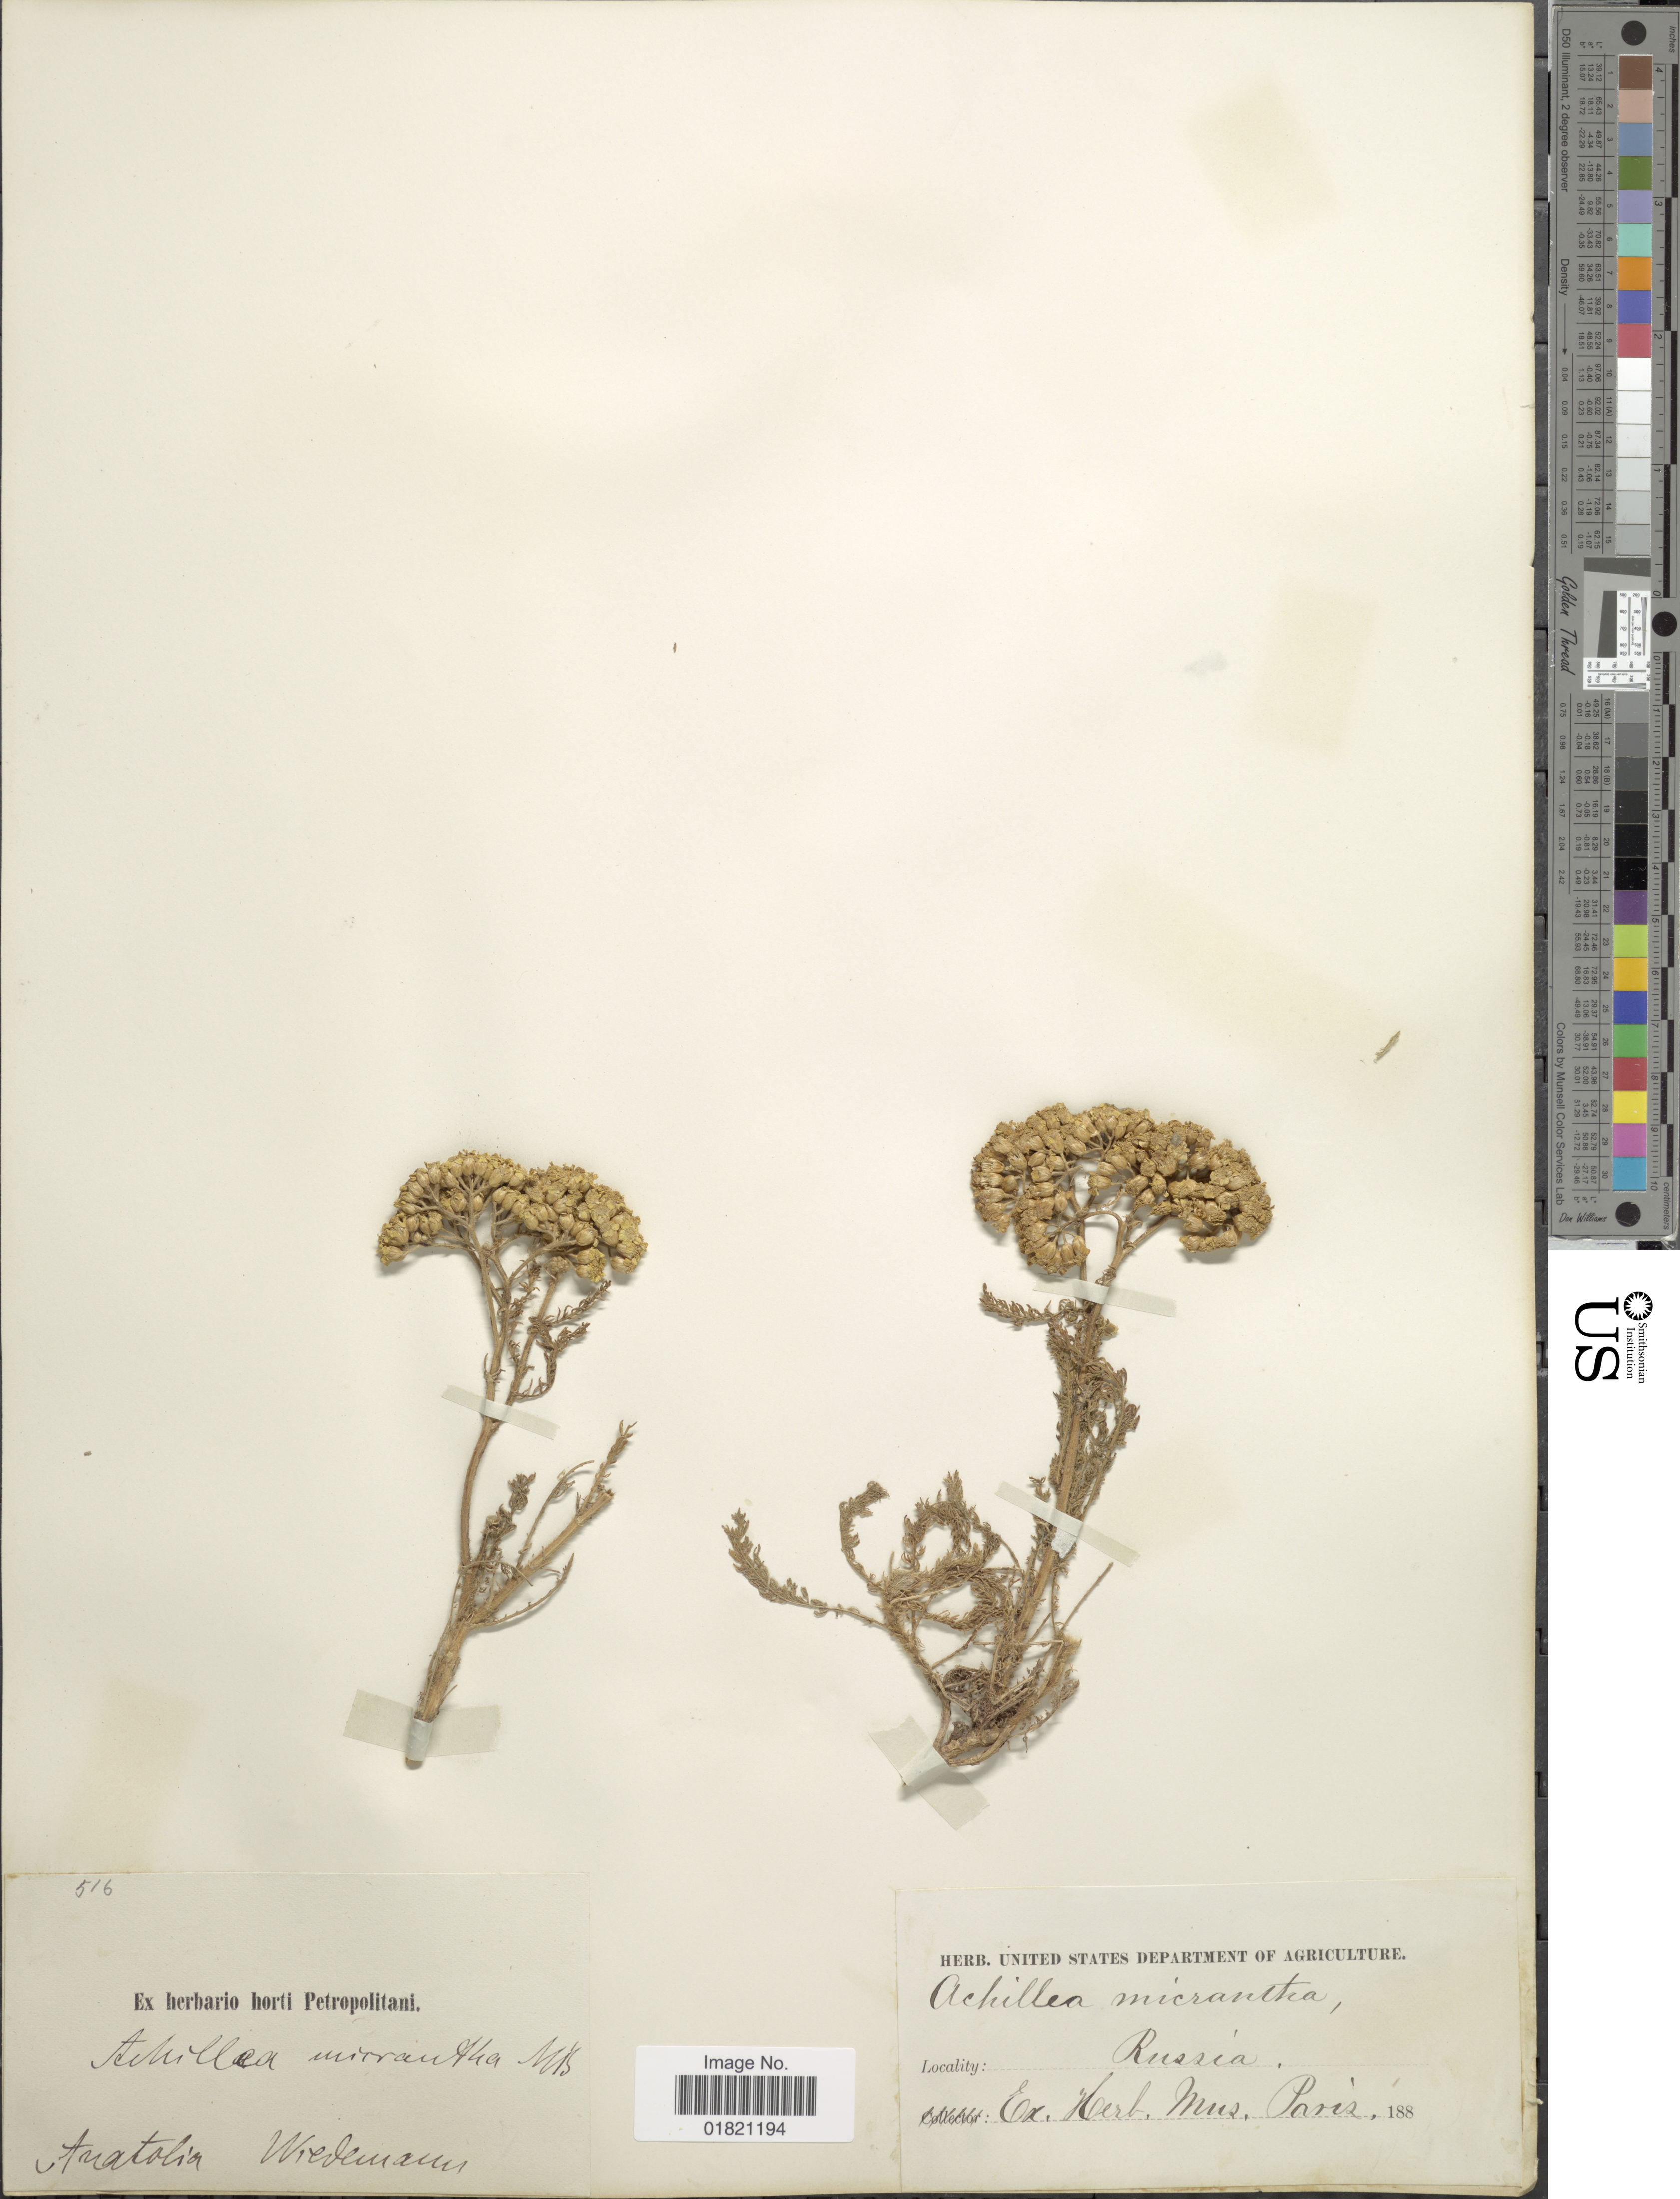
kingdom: Plantae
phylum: Tracheophyta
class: Magnoliopsida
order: Asterales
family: Asteraceae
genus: Achillea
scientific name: Achillea micrantha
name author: M. Bieb.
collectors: -. Wredemann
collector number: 516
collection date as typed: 188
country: Russian Federation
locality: Anatolia, "Russia" [probably Turkey]